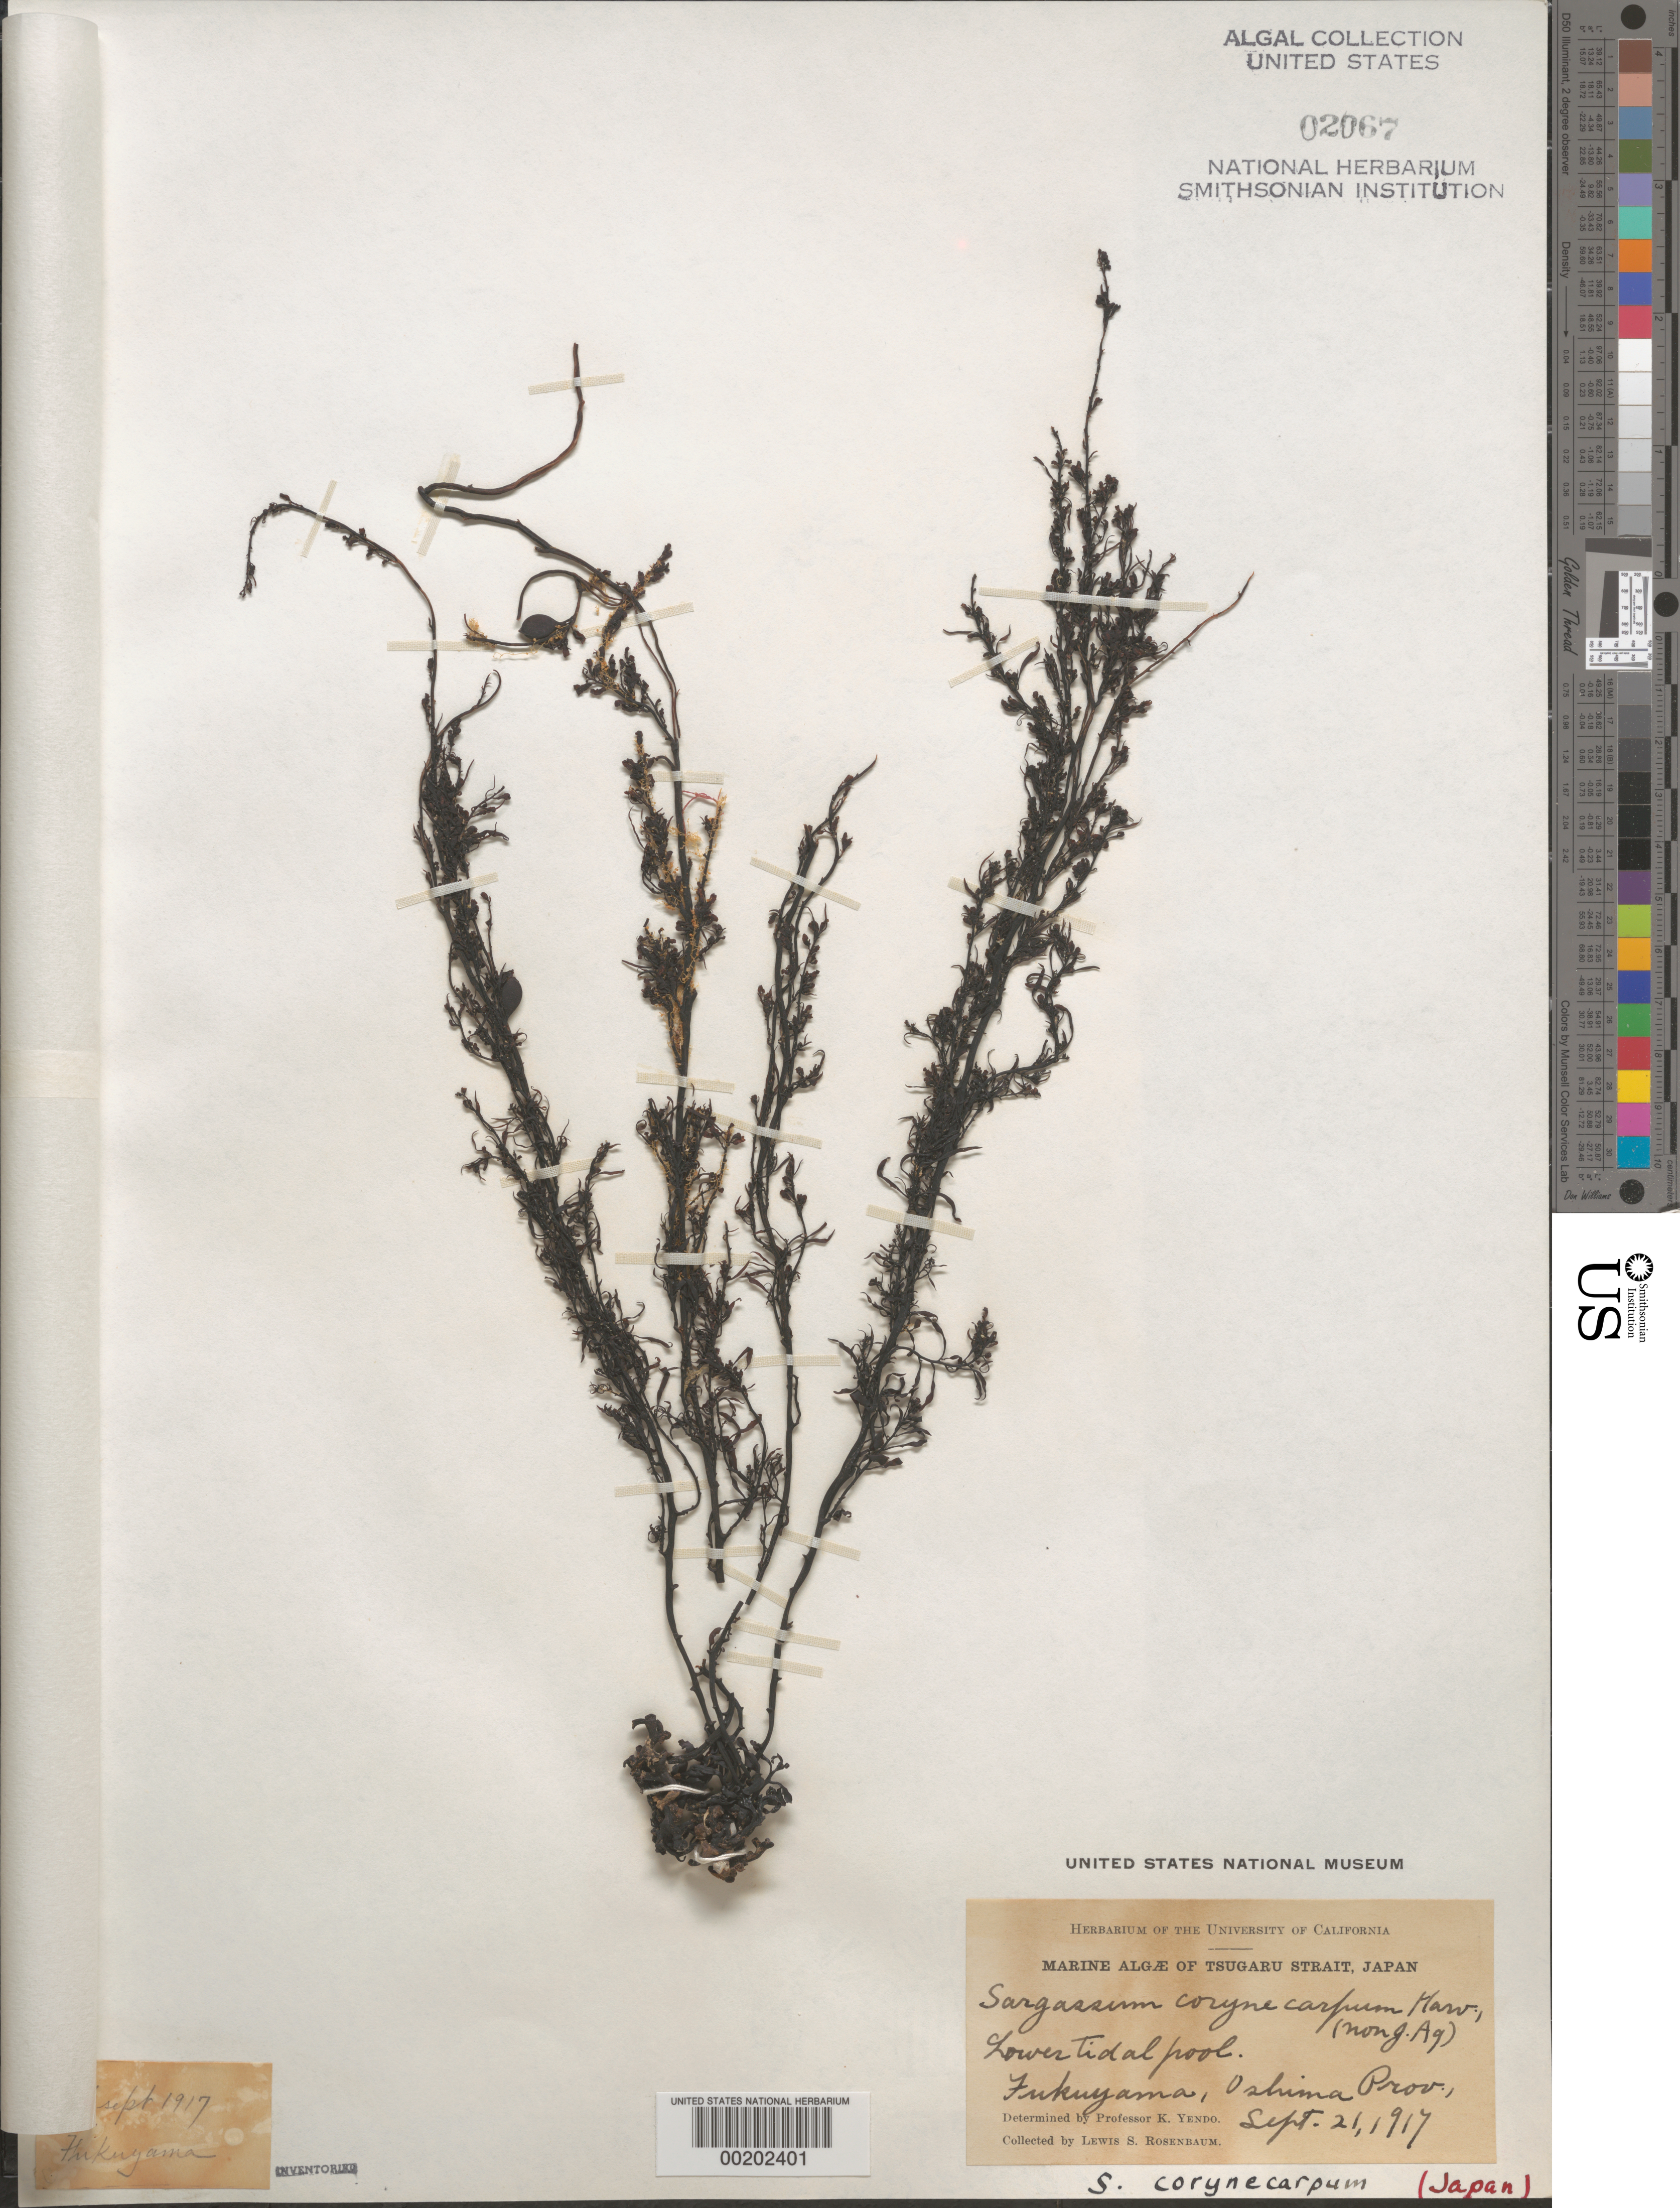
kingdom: Chromista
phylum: Ochrophyta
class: Phaeophyceae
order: Fucales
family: Sargassaceae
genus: Sargassum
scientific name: Sargassum siliquastrum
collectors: L. Rosenbaum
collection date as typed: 21 Sep 1917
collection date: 1917-09-21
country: Japan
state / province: Hokkaido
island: Hokkaido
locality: Fukuyama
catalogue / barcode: US 2067